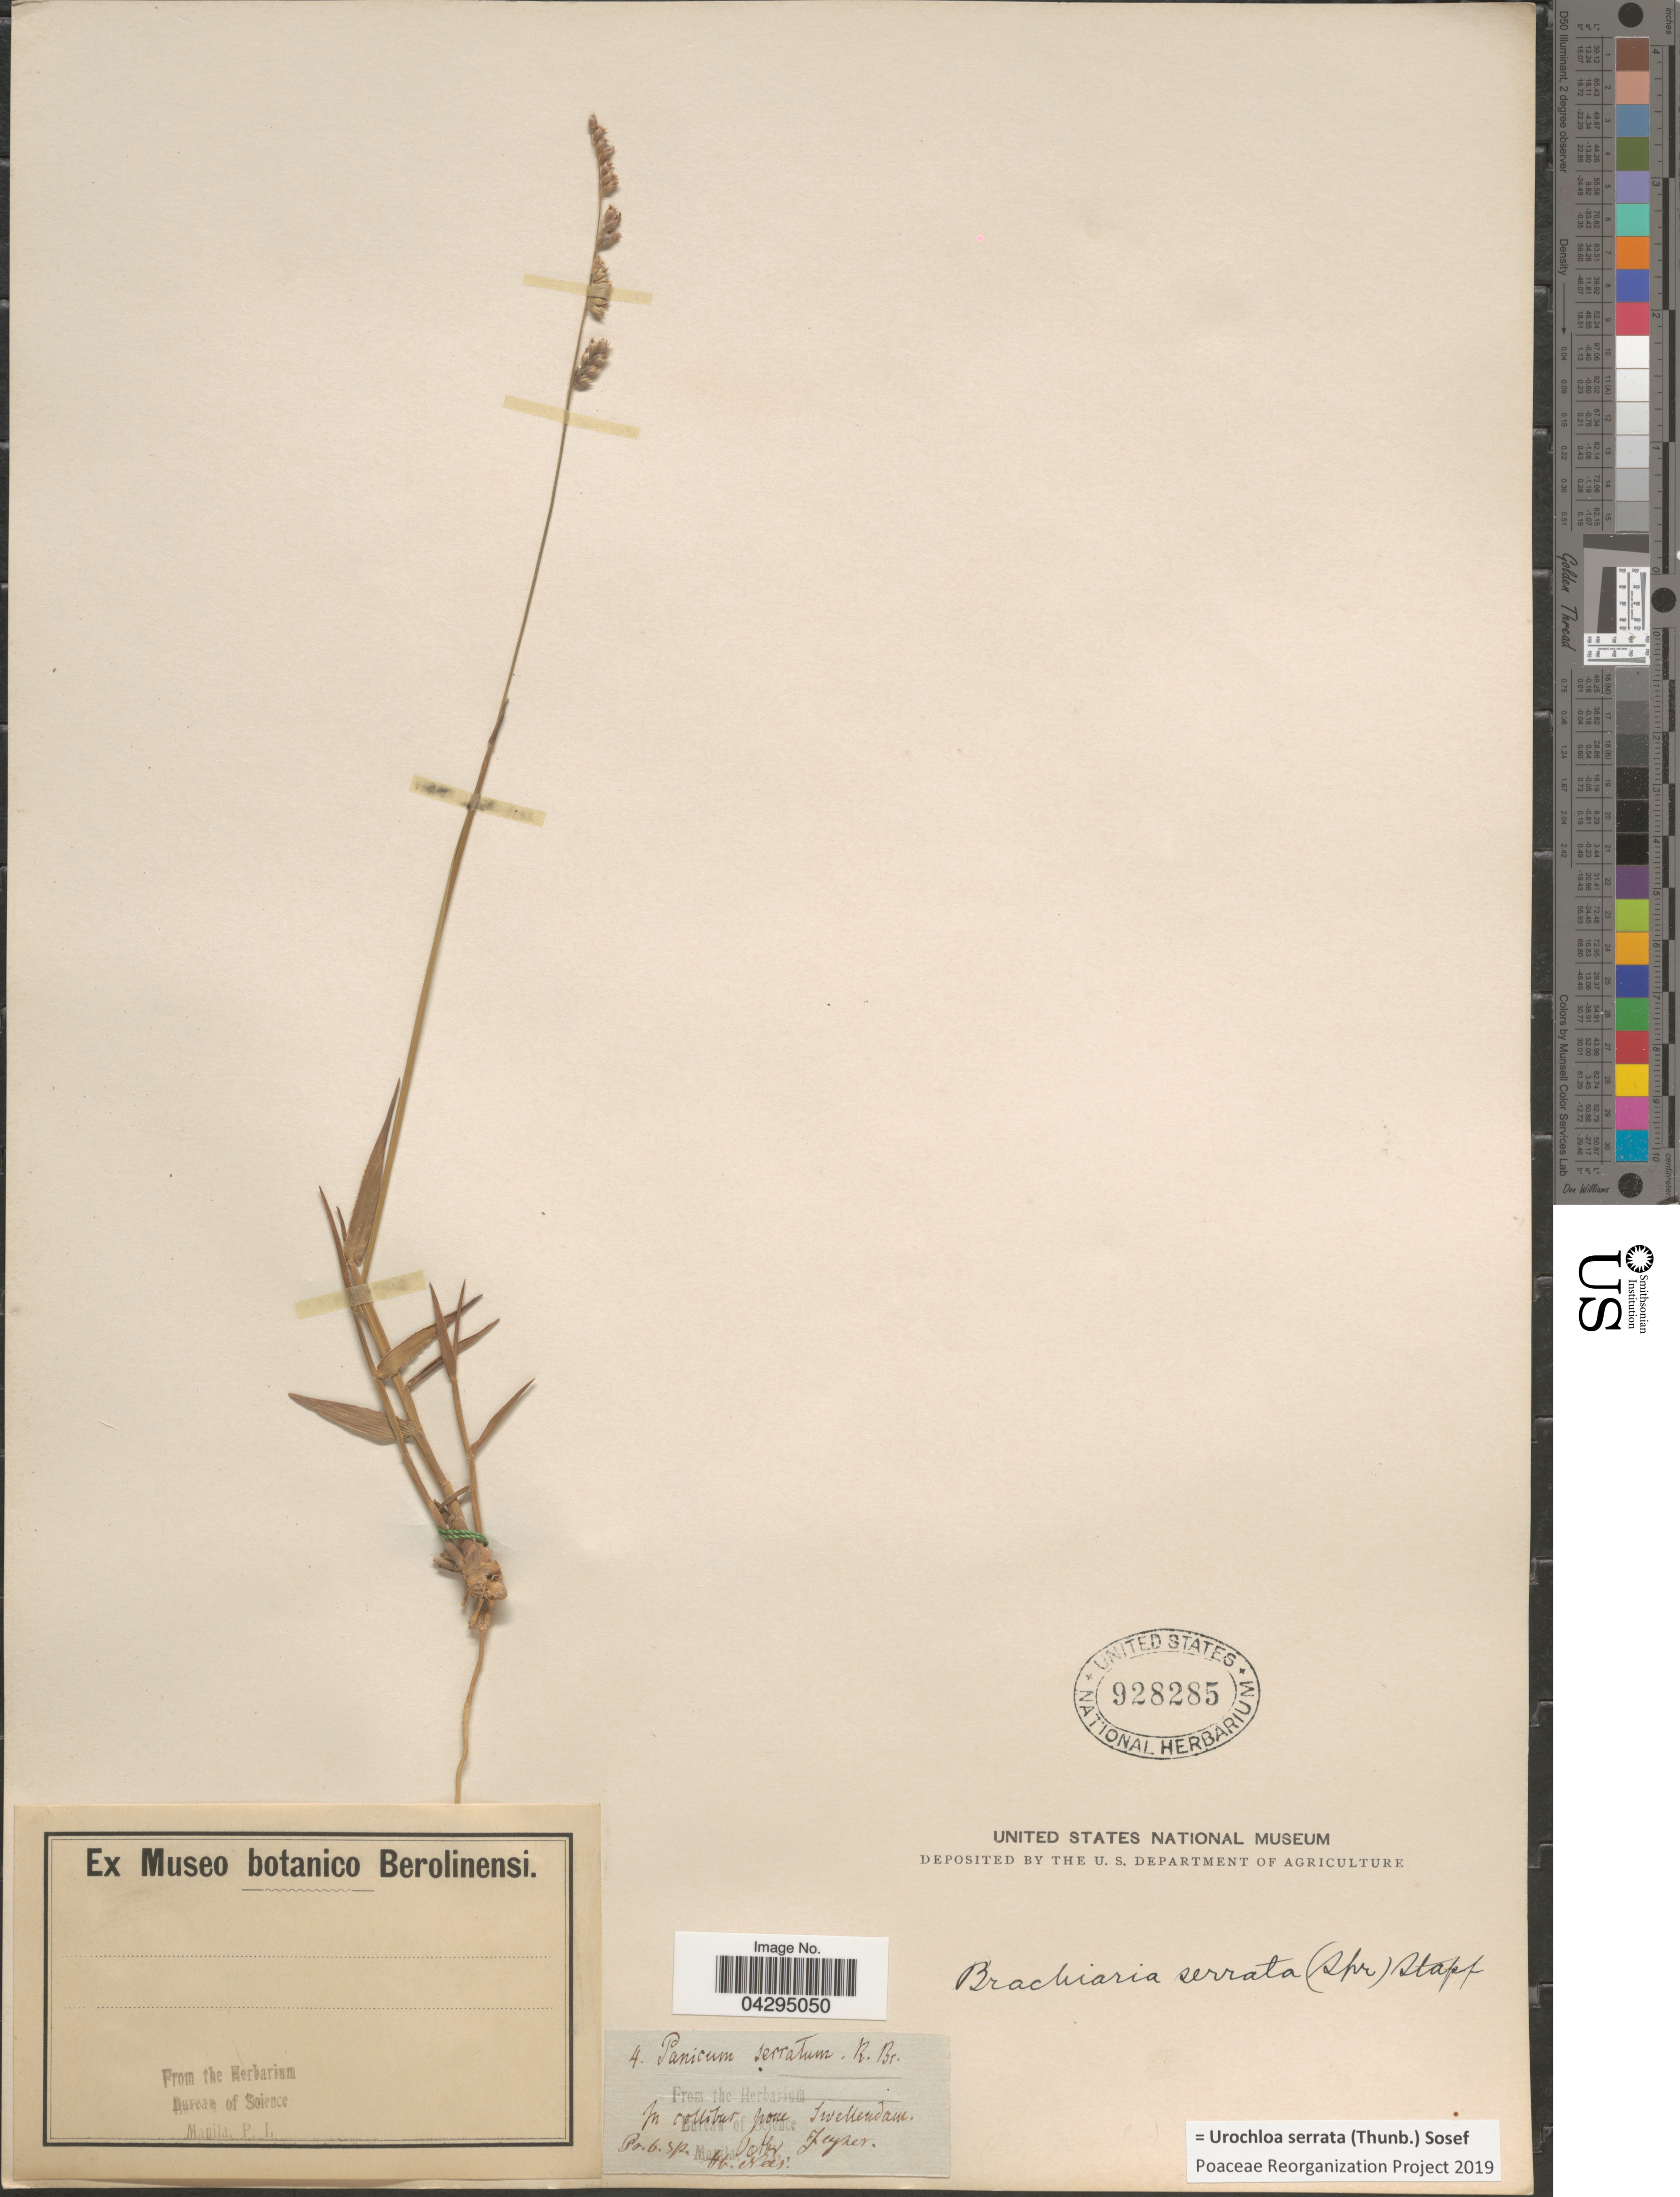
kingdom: Plantae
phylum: Tracheophyta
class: Liliopsida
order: Poales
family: Poaceae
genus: Urochloa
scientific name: Urochloa serrata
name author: (Thunb.) Sosef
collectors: -. Zeyher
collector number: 4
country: South Africa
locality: In collibus pone Swellendam.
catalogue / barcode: US 928285